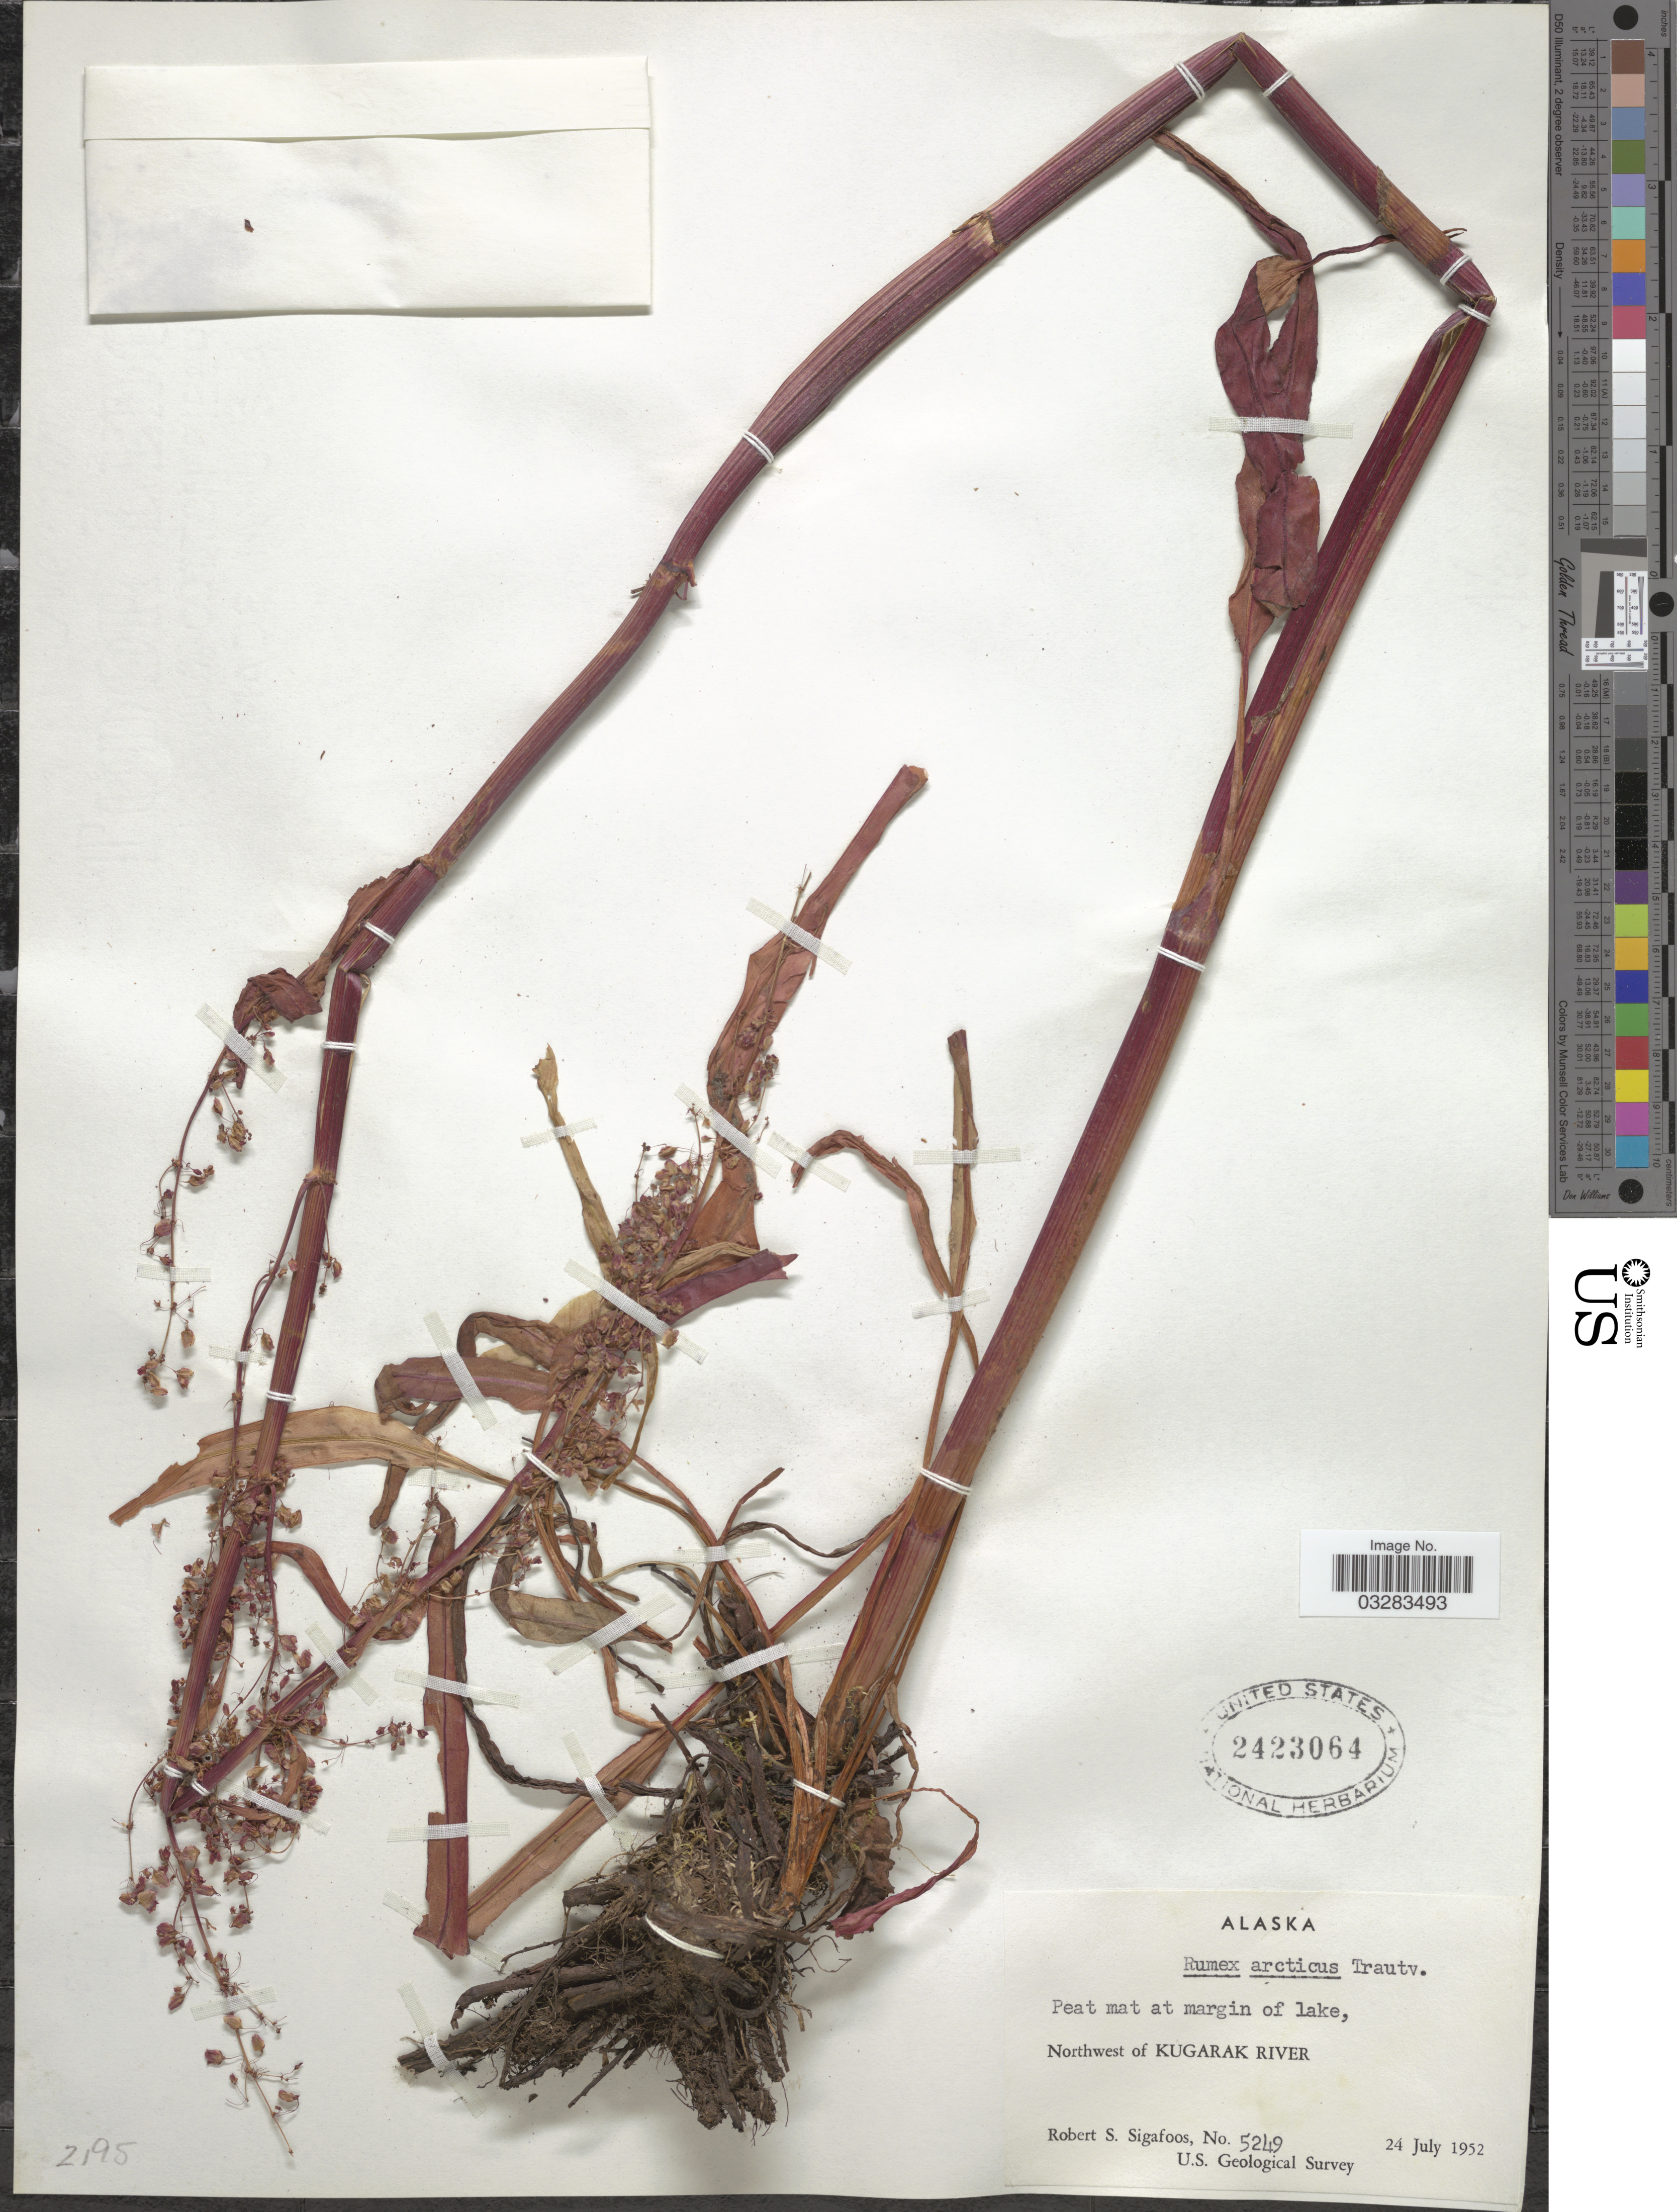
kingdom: Plantae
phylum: Tracheophyta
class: Magnoliopsida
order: Caryophyllales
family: Polygonaceae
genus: Rumex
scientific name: Rumex arcticus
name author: Trautv.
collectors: R. Sigafoos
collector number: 5249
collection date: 1952-07-24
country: United States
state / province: Alaska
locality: Northwest of Kugarak River.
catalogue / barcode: US 2423064